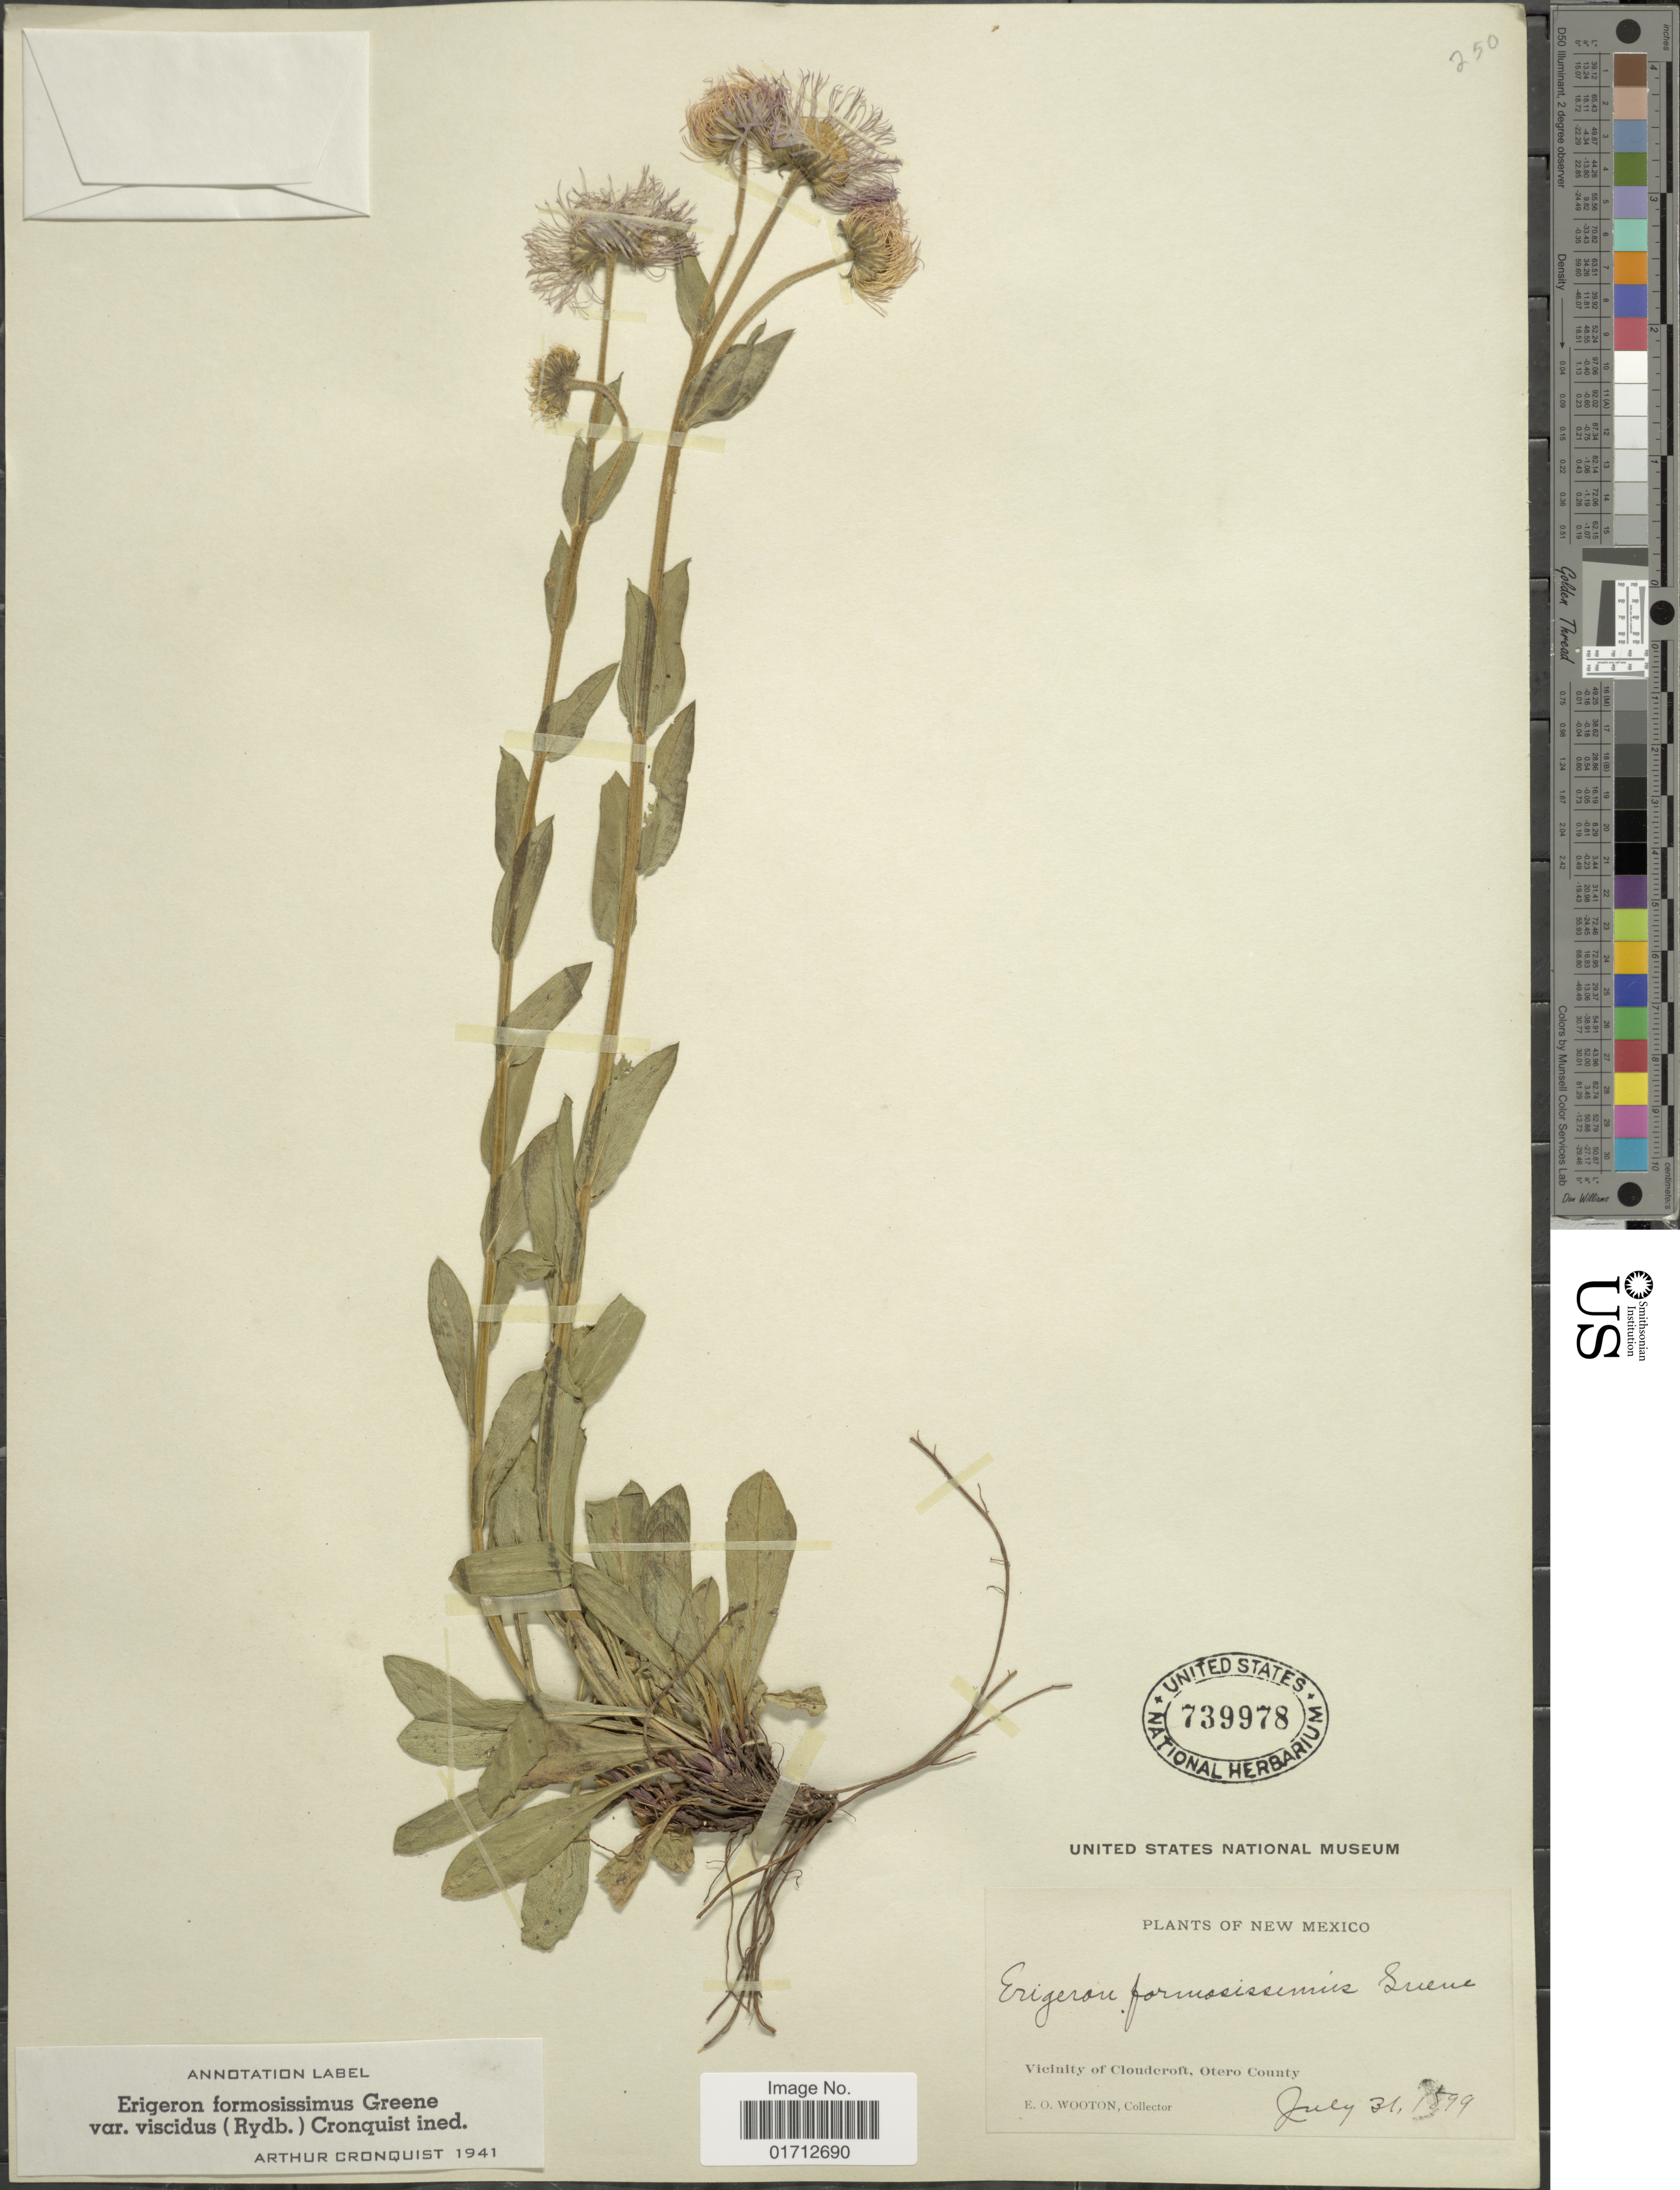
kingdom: Plantae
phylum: Tracheophyta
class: Magnoliopsida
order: Asterales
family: Asteraceae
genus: Erigeron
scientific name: Erigeron formosissimus var. viscidus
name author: (Rydb.) Cronq.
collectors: E. O. Wooton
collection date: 1899-07-31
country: United States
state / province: New Mexico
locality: Vicinity of Cloudcroft, Otero County.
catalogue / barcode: US 739978